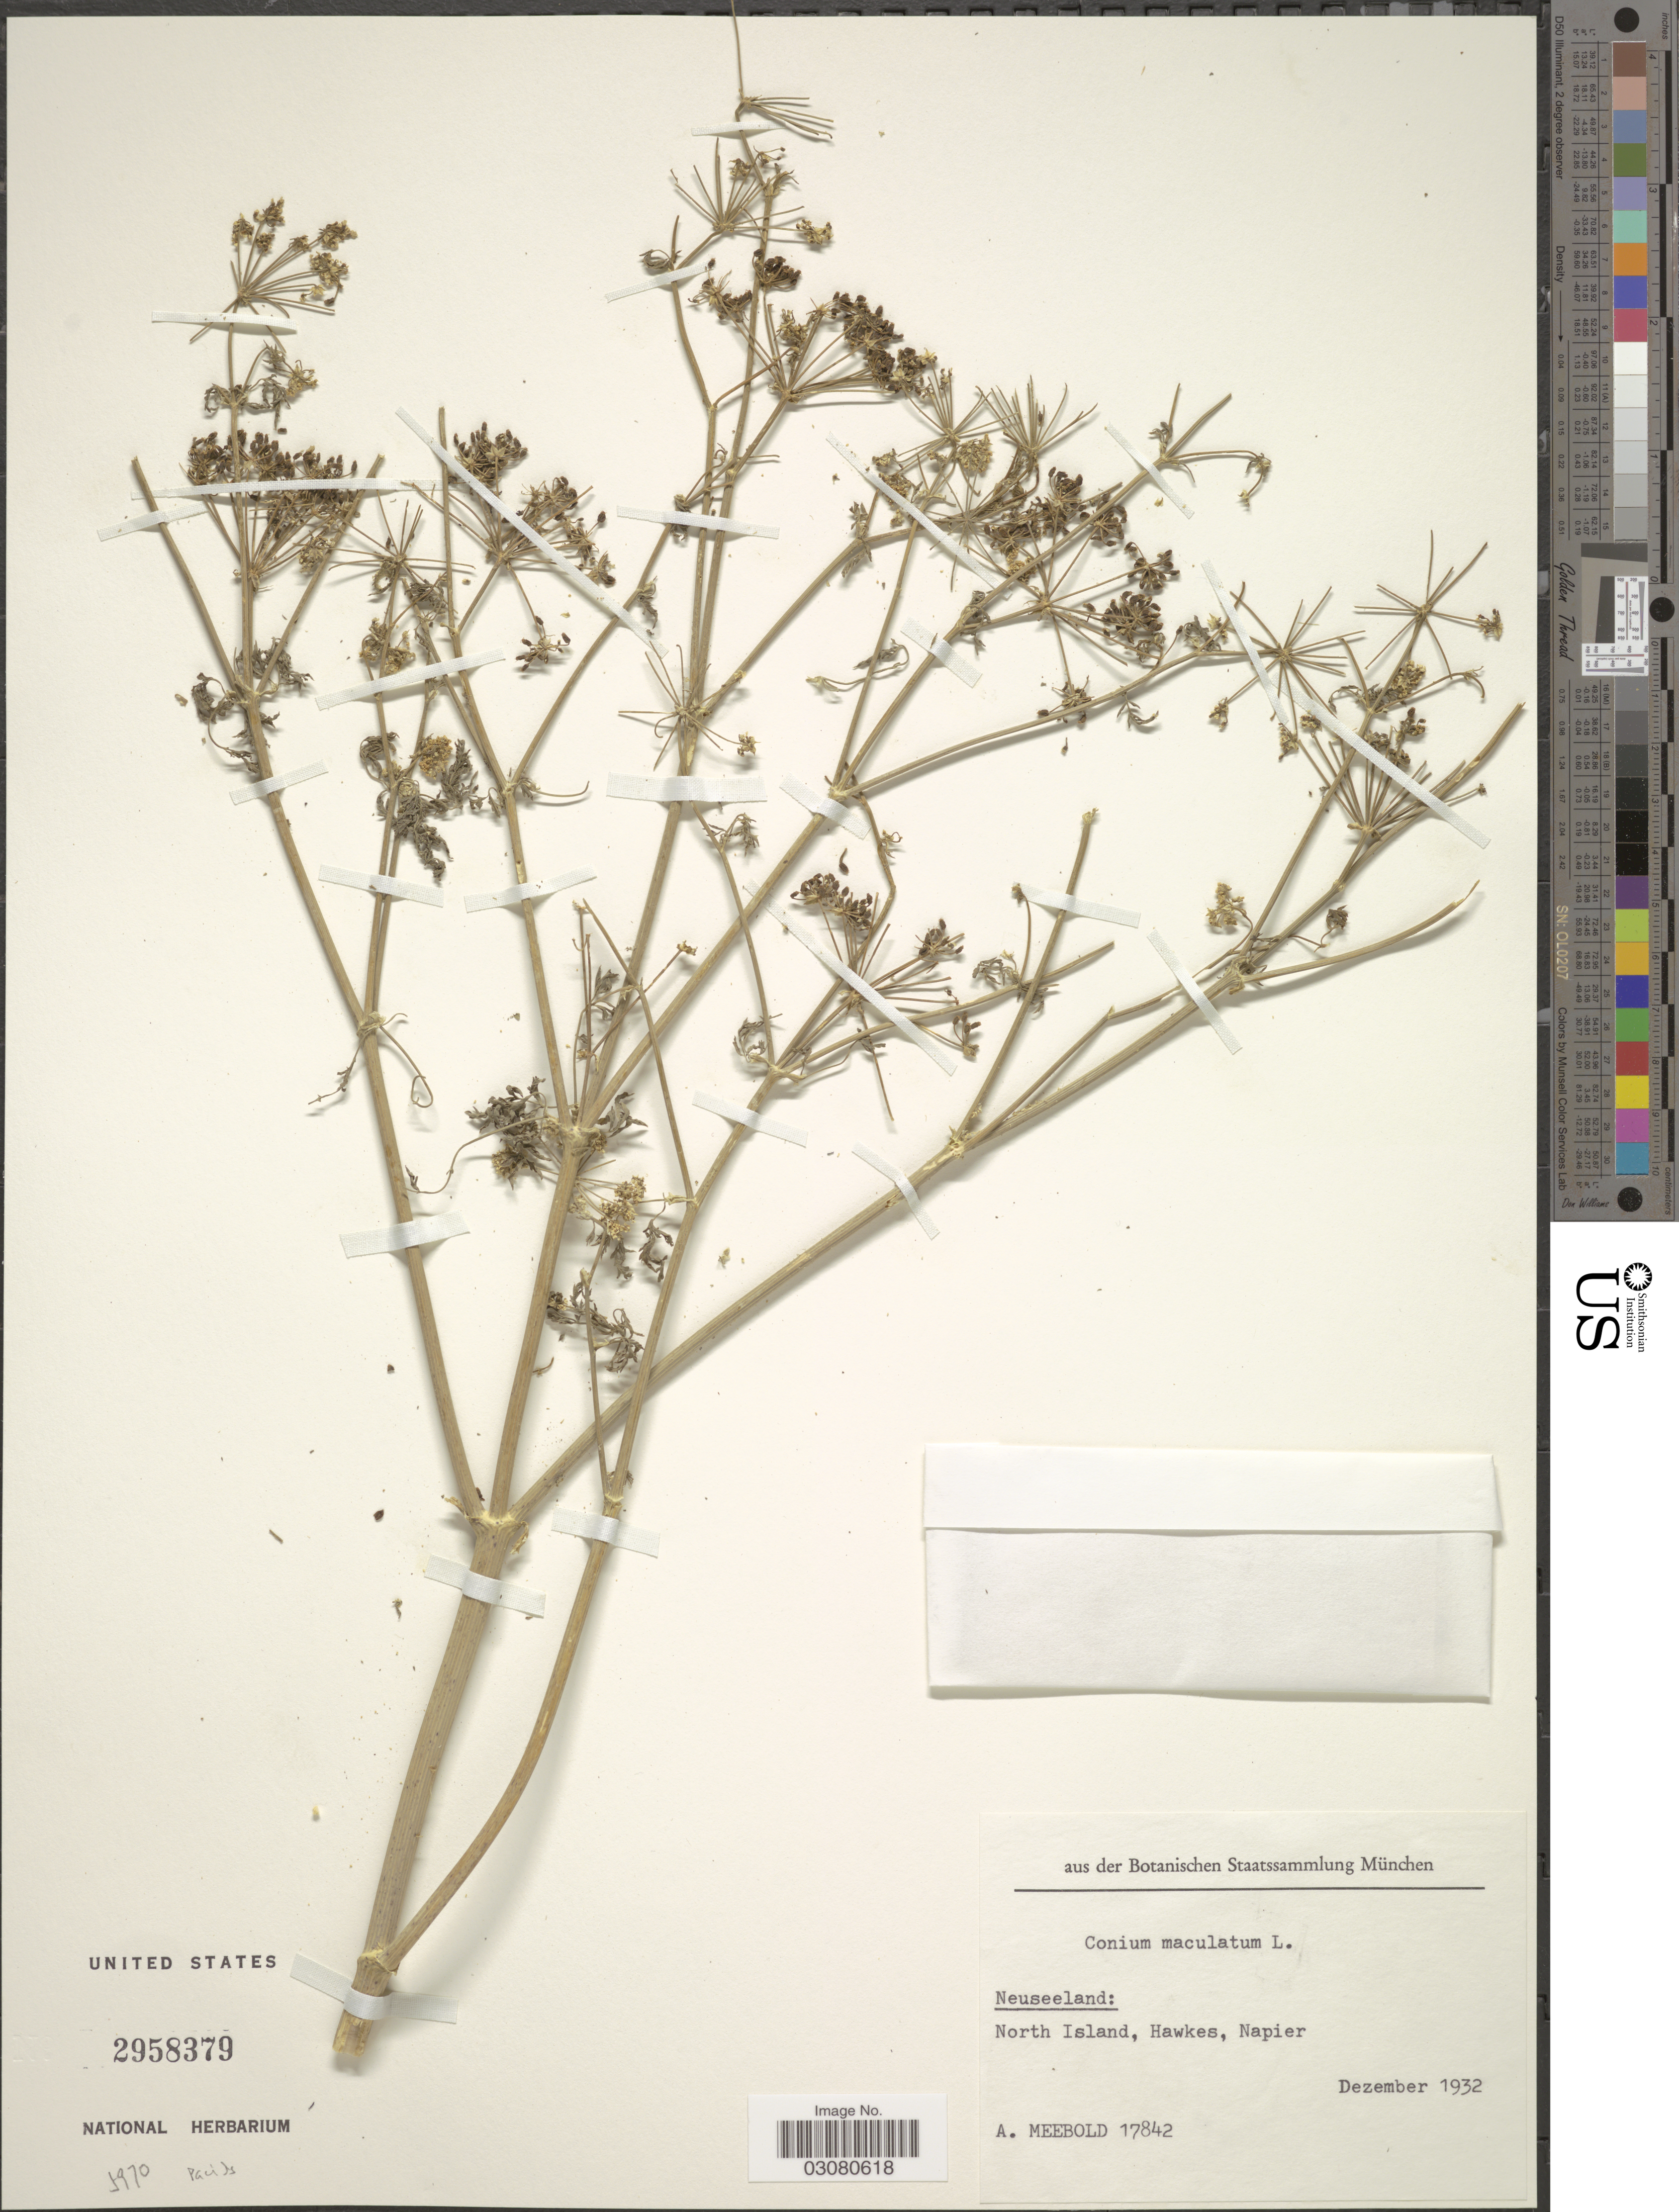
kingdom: Plantae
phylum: Tracheophyta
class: Magnoliopsida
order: Apiales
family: Apiaceae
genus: Conium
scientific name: Conium maculatum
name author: L.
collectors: A. Meebold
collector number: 17842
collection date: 1932-12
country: New Zealand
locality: Neuseeland: North Island, Hawkes, Napier.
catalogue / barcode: US 2958379